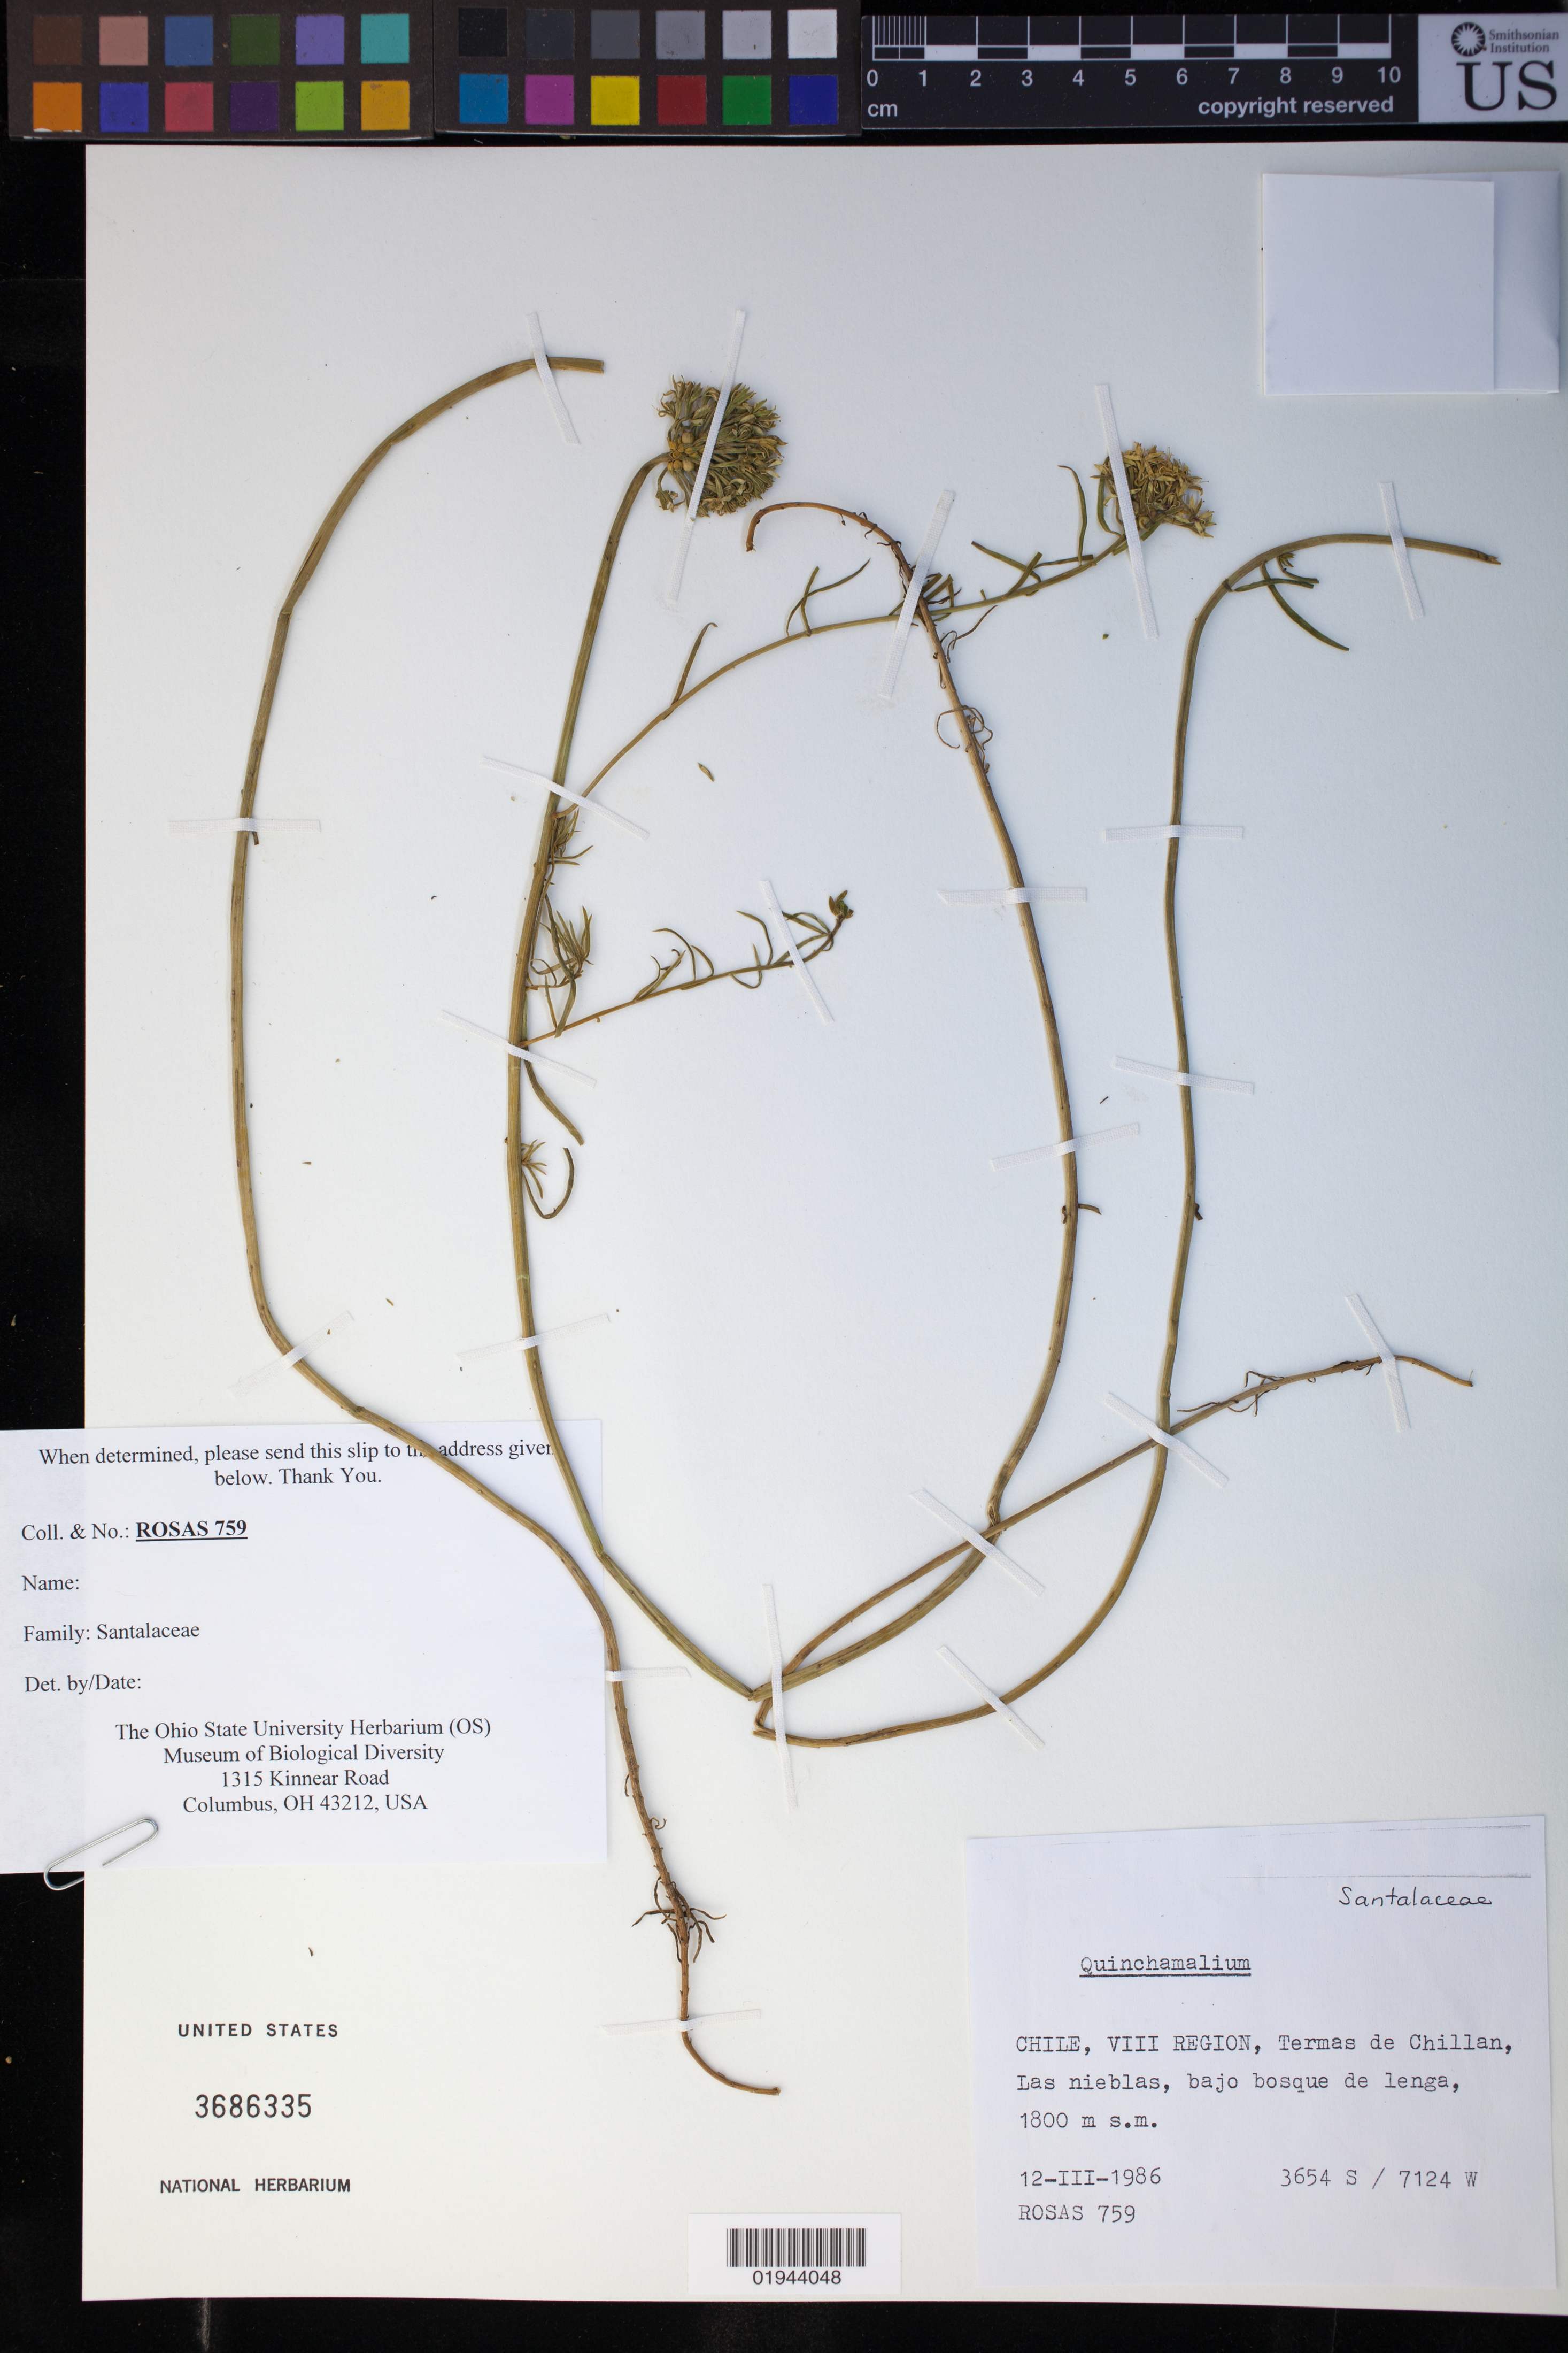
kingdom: Plantae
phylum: Tracheophyta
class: Magnoliopsida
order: Santalales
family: Schoepfiaceae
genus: Quinchamalium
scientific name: Quinchamalium sp.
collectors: Rosas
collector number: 759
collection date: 1986-03-12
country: Chile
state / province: Bio-Bío (VIII)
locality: VIII Region, Termas de Chillan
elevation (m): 1800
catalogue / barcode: US 3686335